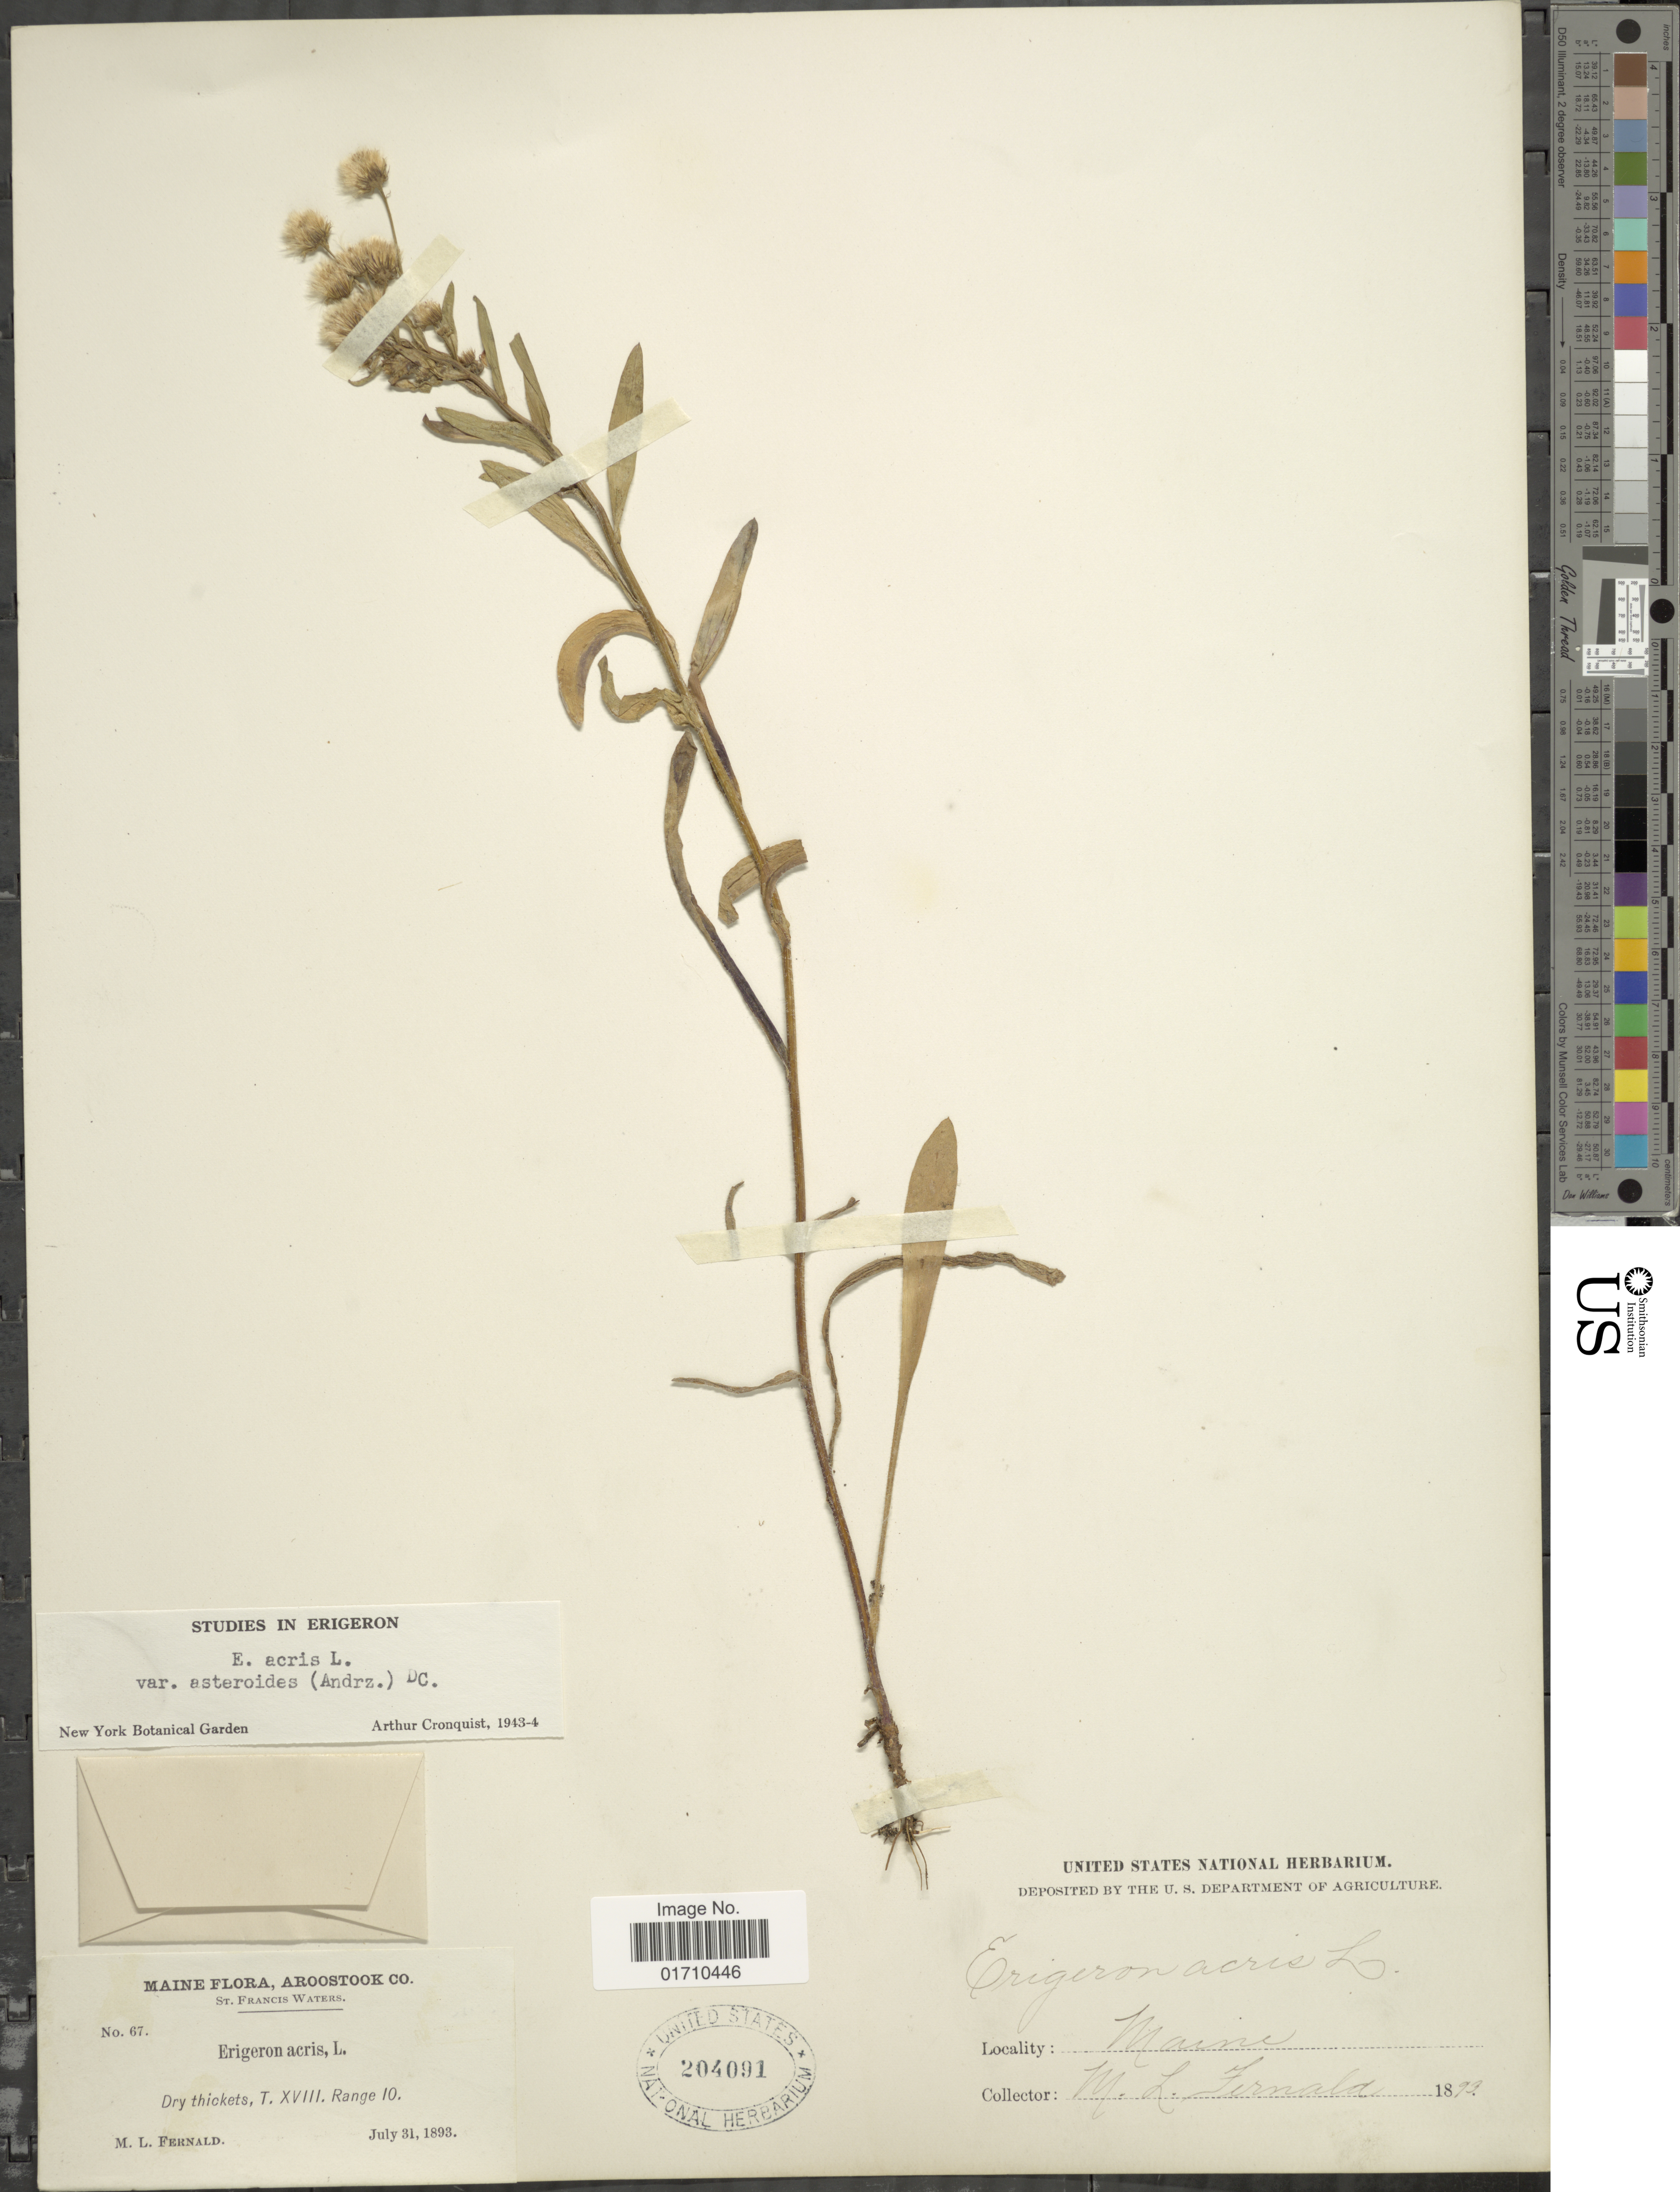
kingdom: Plantae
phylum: Tracheophyta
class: Magnoliopsida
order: Asterales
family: Asteraceae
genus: Erigeron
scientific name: Erigeron acris var. asteroides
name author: (Andrz.) DC.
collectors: M. L. Fernald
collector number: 67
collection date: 1893-07-31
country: United States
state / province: Maine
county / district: Aroostook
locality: St Francis Waters, Dry thickets, T. XVIII, Range 10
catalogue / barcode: US 204091